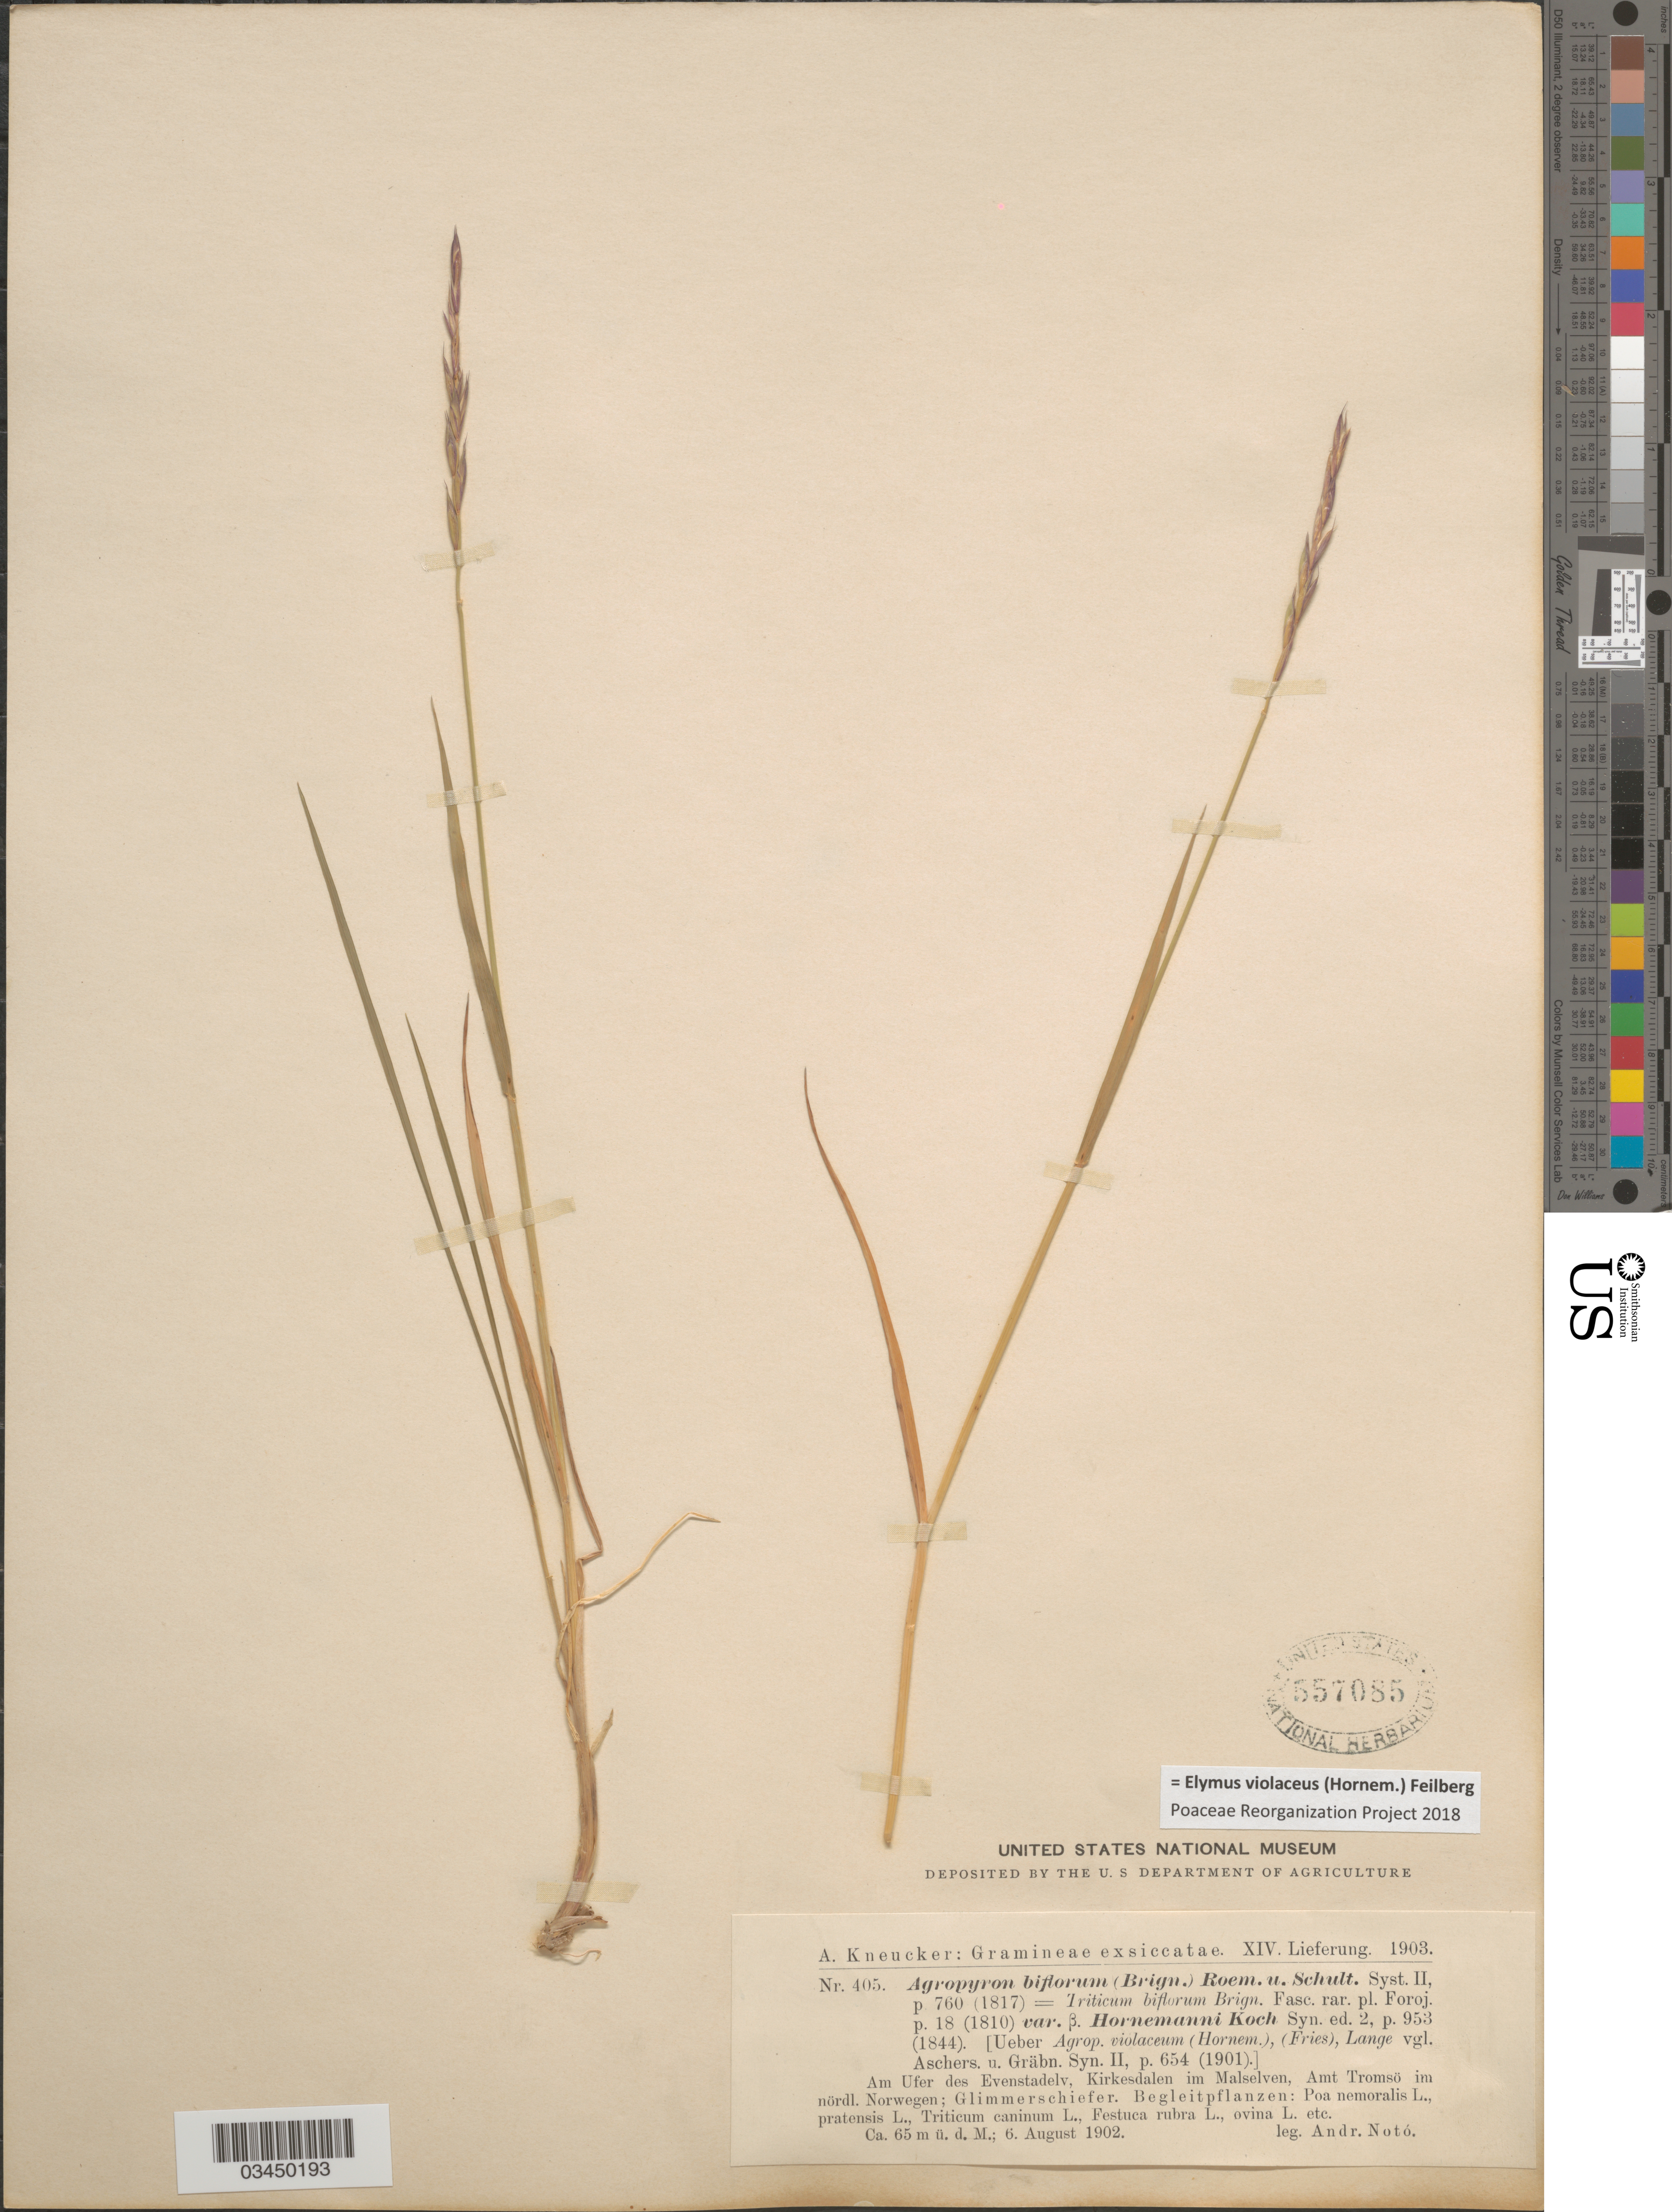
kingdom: Plantae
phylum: Tracheophyta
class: Liliopsida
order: Poales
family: Poaceae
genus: Elymus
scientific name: Elymus violaceus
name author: (Hornem.) Feilberg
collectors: A. Noto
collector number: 405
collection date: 1902-08-06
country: Norway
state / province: Troms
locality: Am Ufer des Evenstadelv, Kirkesdalen im Malselven, Amt Tromsö im nördl. Norwegen.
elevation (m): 65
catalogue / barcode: US 557085